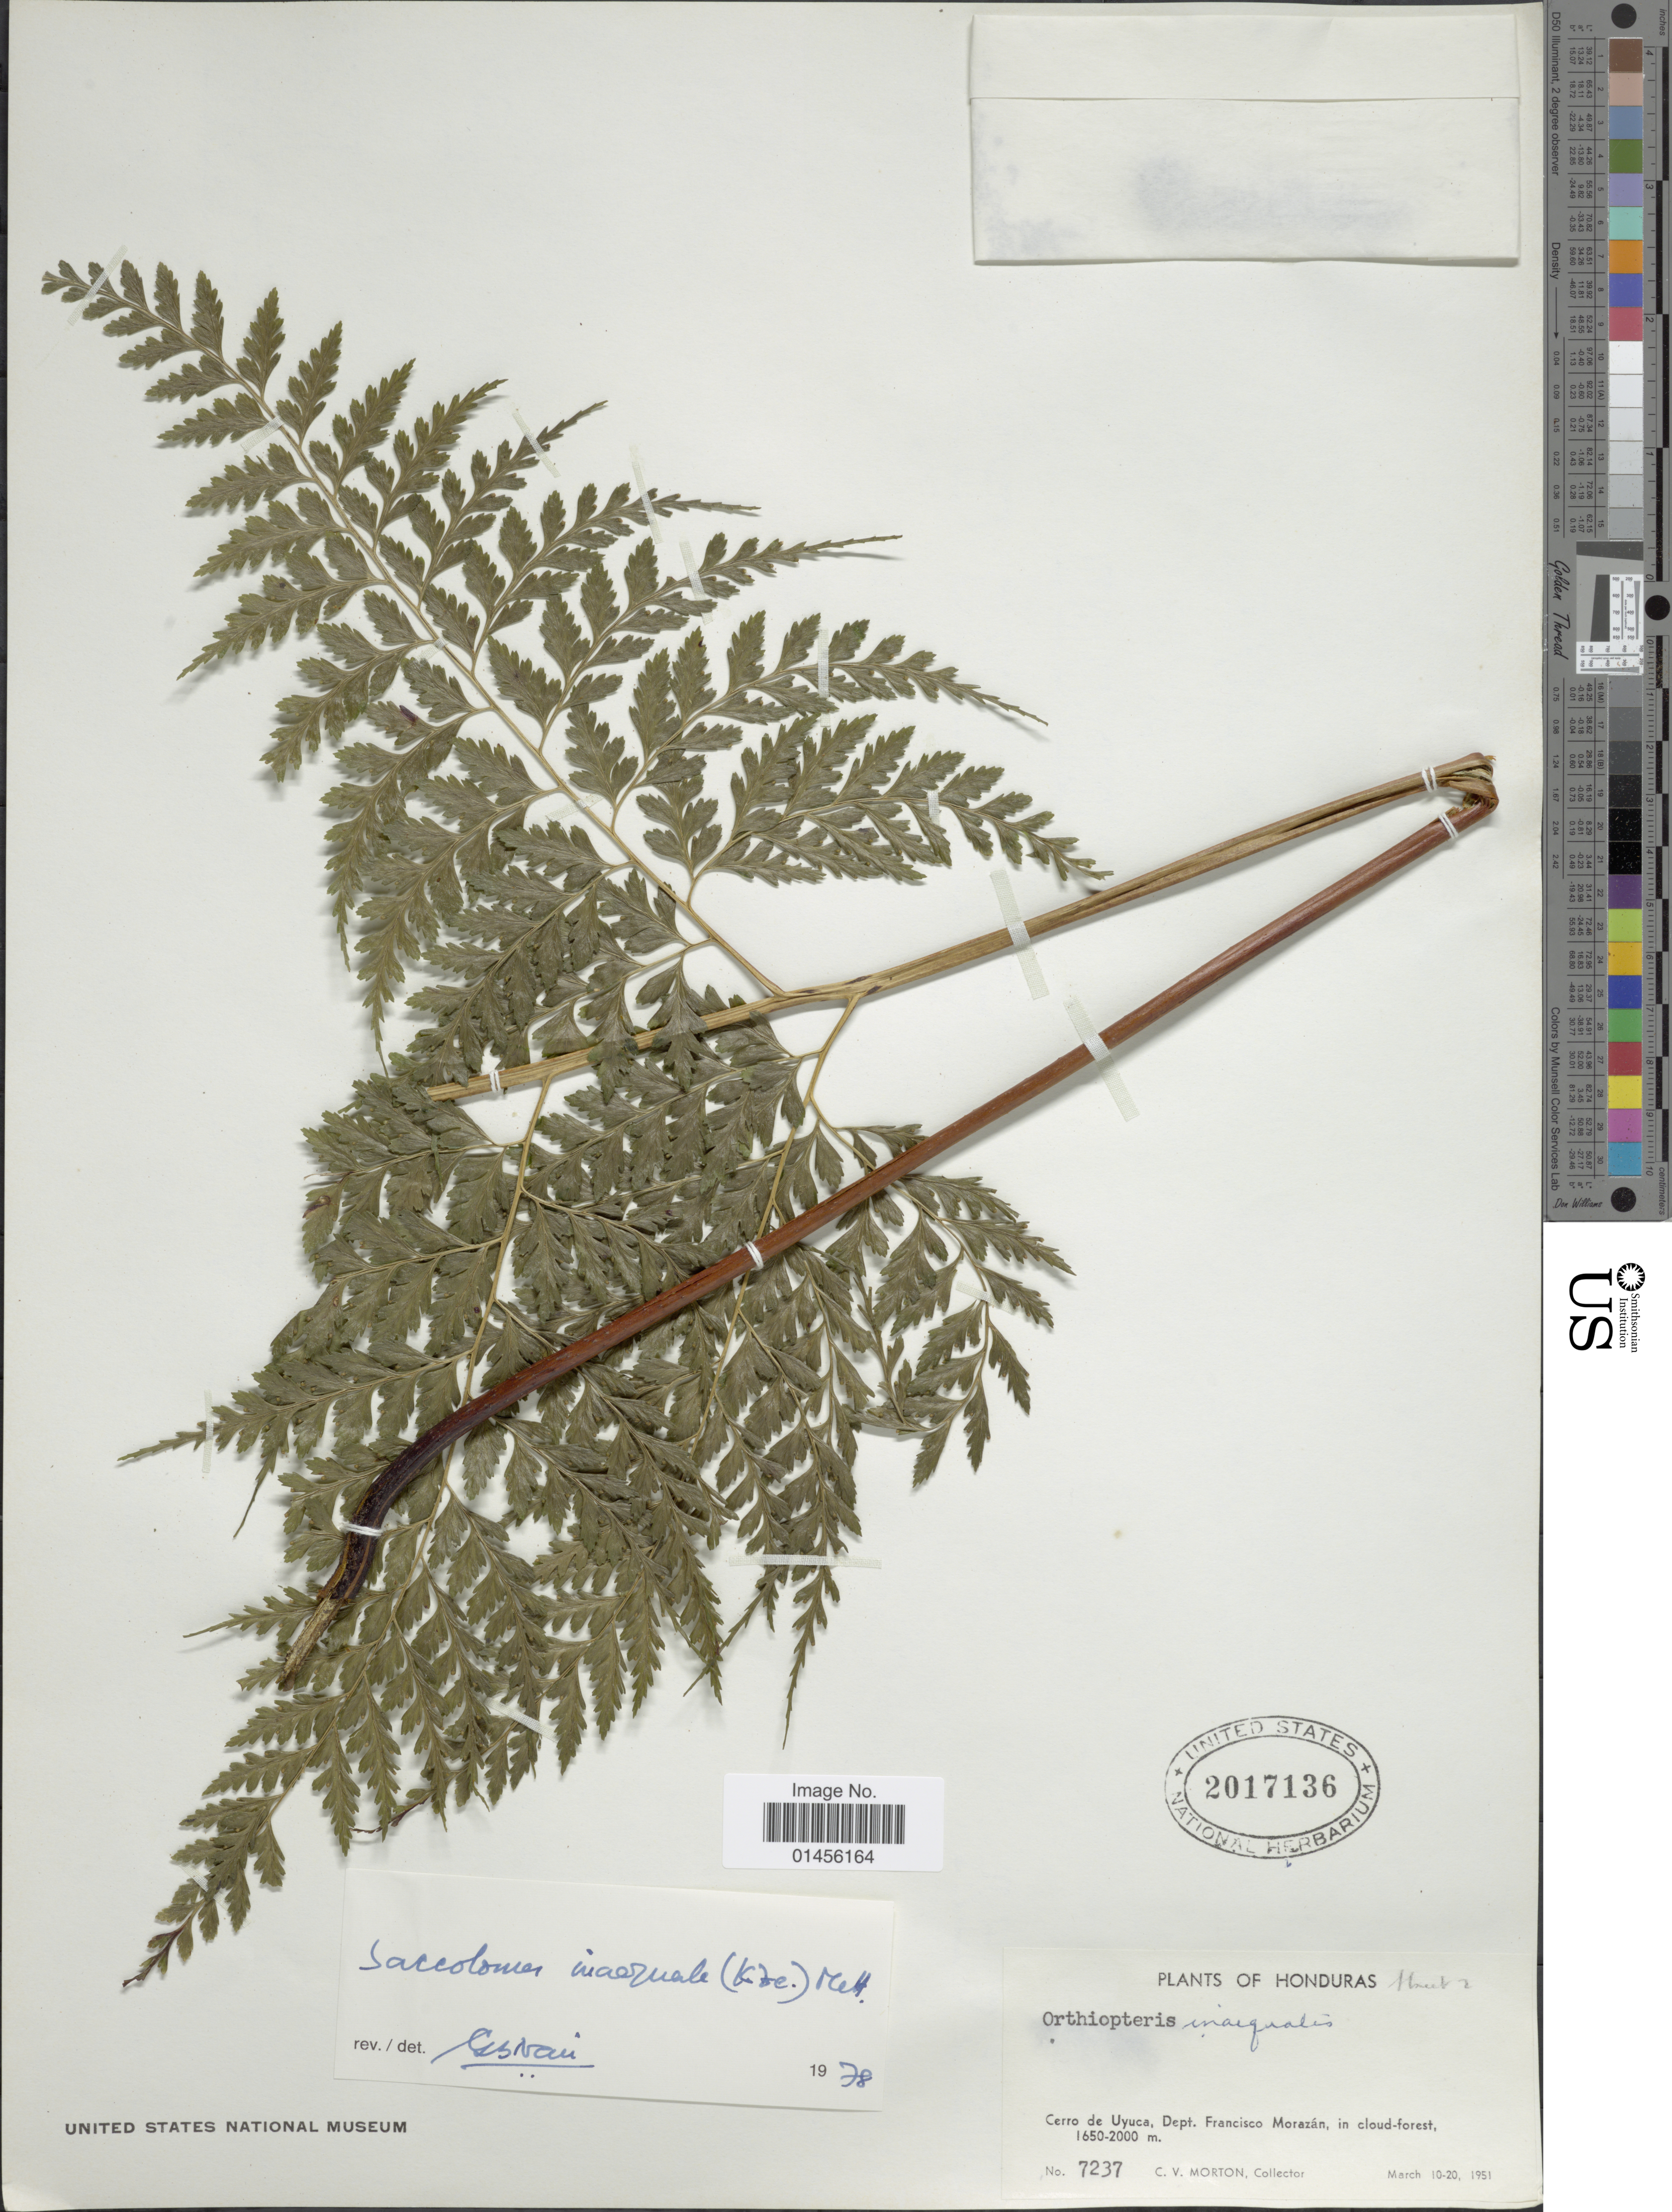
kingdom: Plantae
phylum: Tracheophyta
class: Polypodiopsida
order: Polypodiales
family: Saccolomataceae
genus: Saccoloma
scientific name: Saccoloma inaequale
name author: (Kunze) Mett.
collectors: C. V. Morton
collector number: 7237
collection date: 1951-03-10/1951-03-20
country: Honduras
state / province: Fco. Morazán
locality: Cerro de Uyuca,Dept Francisco Morazán, in cloud-forest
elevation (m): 1650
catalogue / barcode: US 2017136